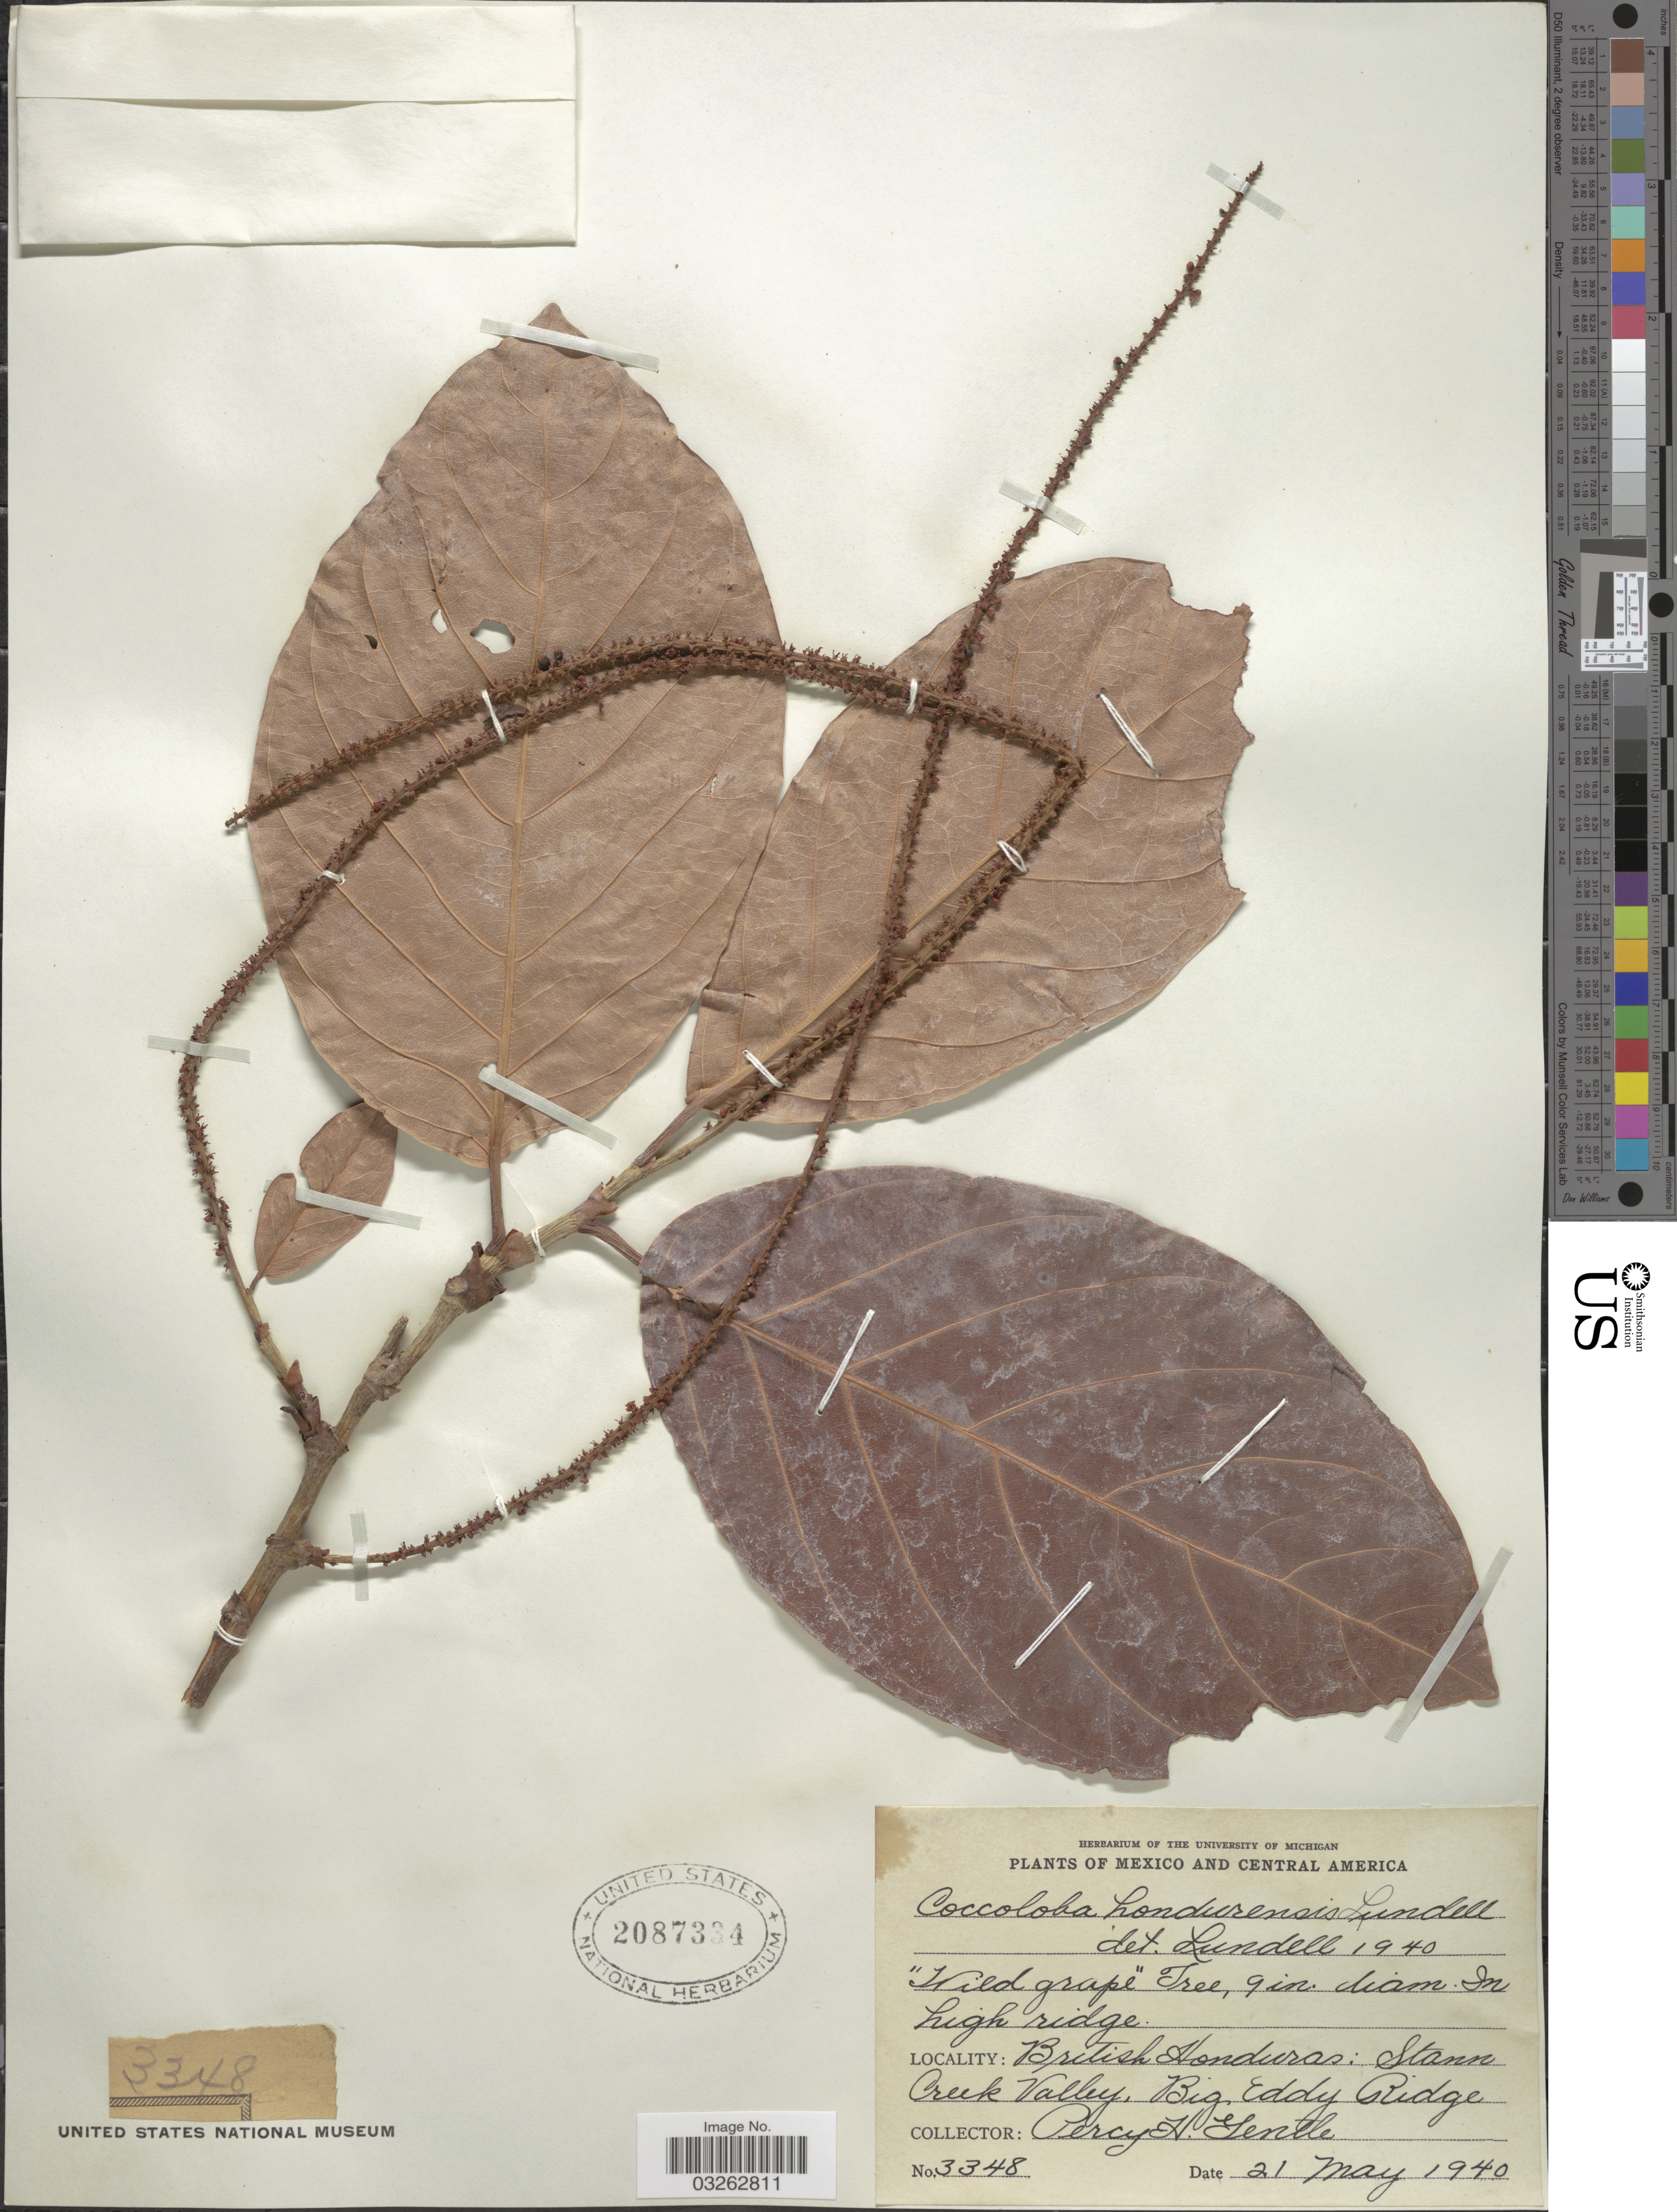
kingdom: Plantae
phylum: Tracheophyta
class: Magnoliopsida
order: Caryophyllales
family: Polygonaceae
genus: Coccoloba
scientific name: Coccoloba hondurensis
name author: Lundell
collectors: P. H. Gentle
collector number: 3348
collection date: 1940-05-21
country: Belize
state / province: Stann Creek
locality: British Honduras: Stann Creek Valley, Big Eddy Ridge.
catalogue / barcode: US 2087334